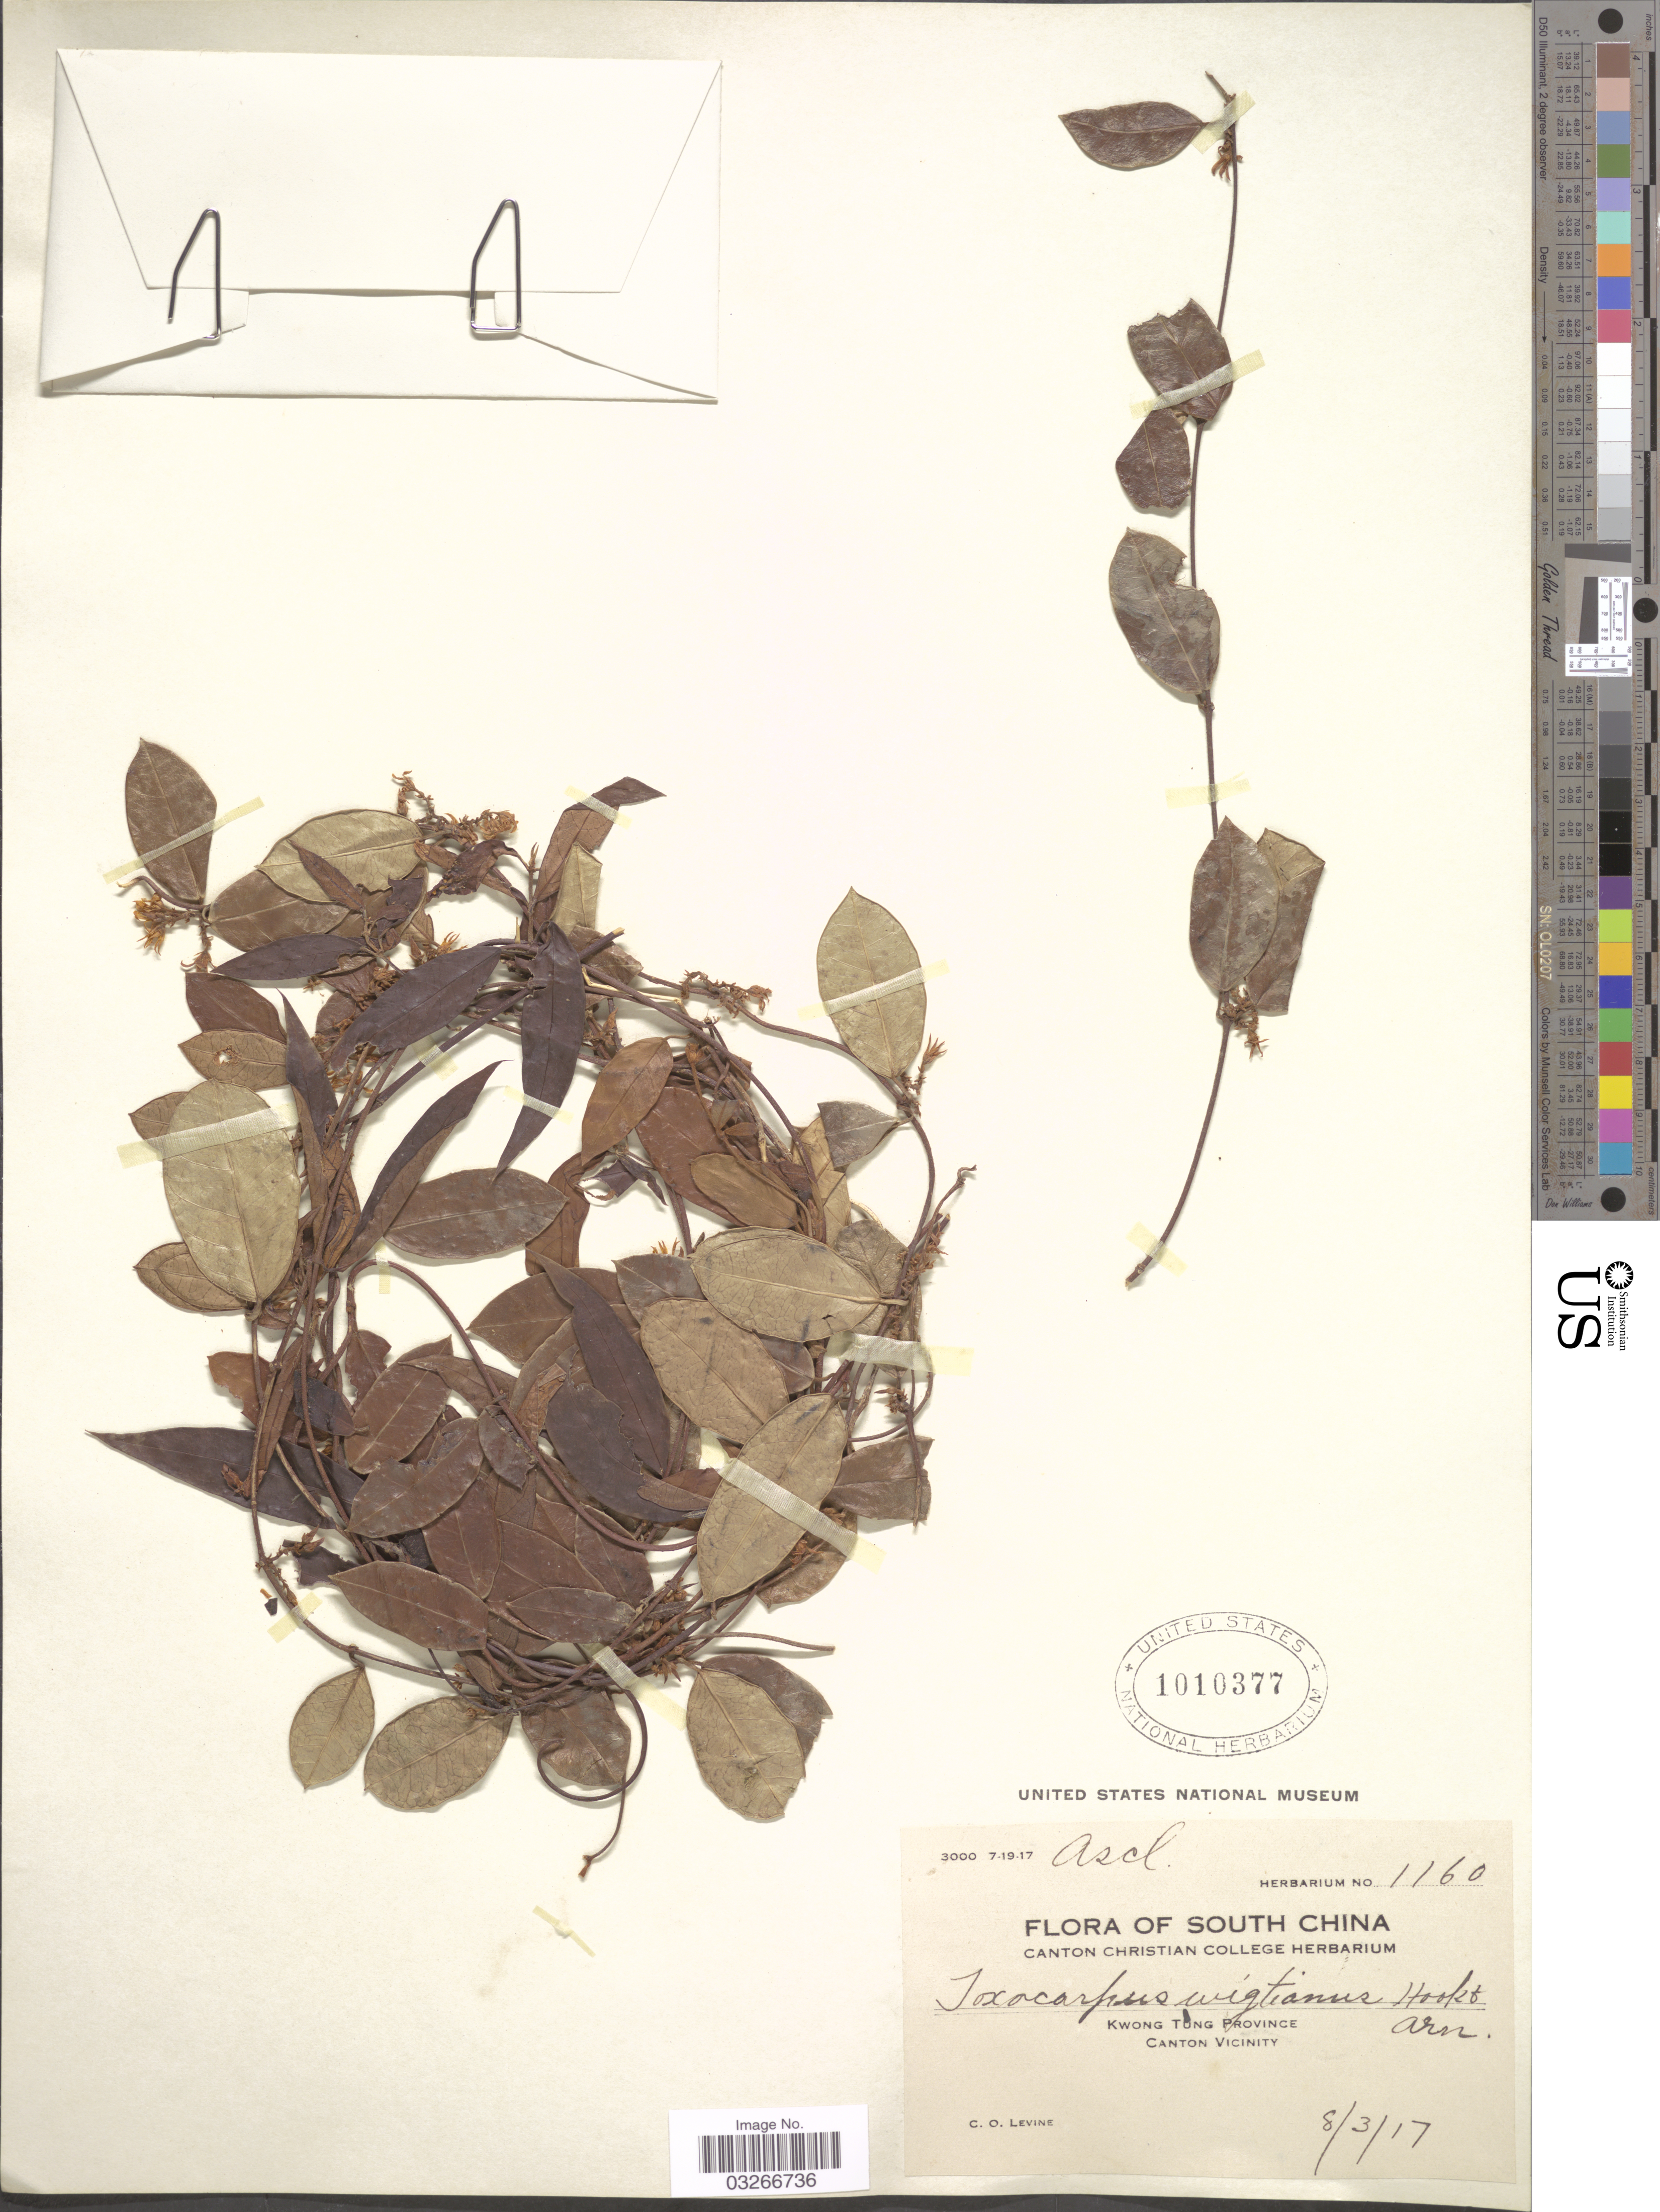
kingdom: Plantae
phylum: Tracheophyta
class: Magnoliopsida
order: Gentianales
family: Apocynaceae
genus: Toxocarpus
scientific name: Toxocarpus wightianus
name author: Hook. & Arn.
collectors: C. O. Levine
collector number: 1160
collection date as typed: Transcribed d/m/y: 8/3/17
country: China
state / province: Guangdong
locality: South China, Kwong Tung Province, Canton Vicinity.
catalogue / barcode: US 1010377